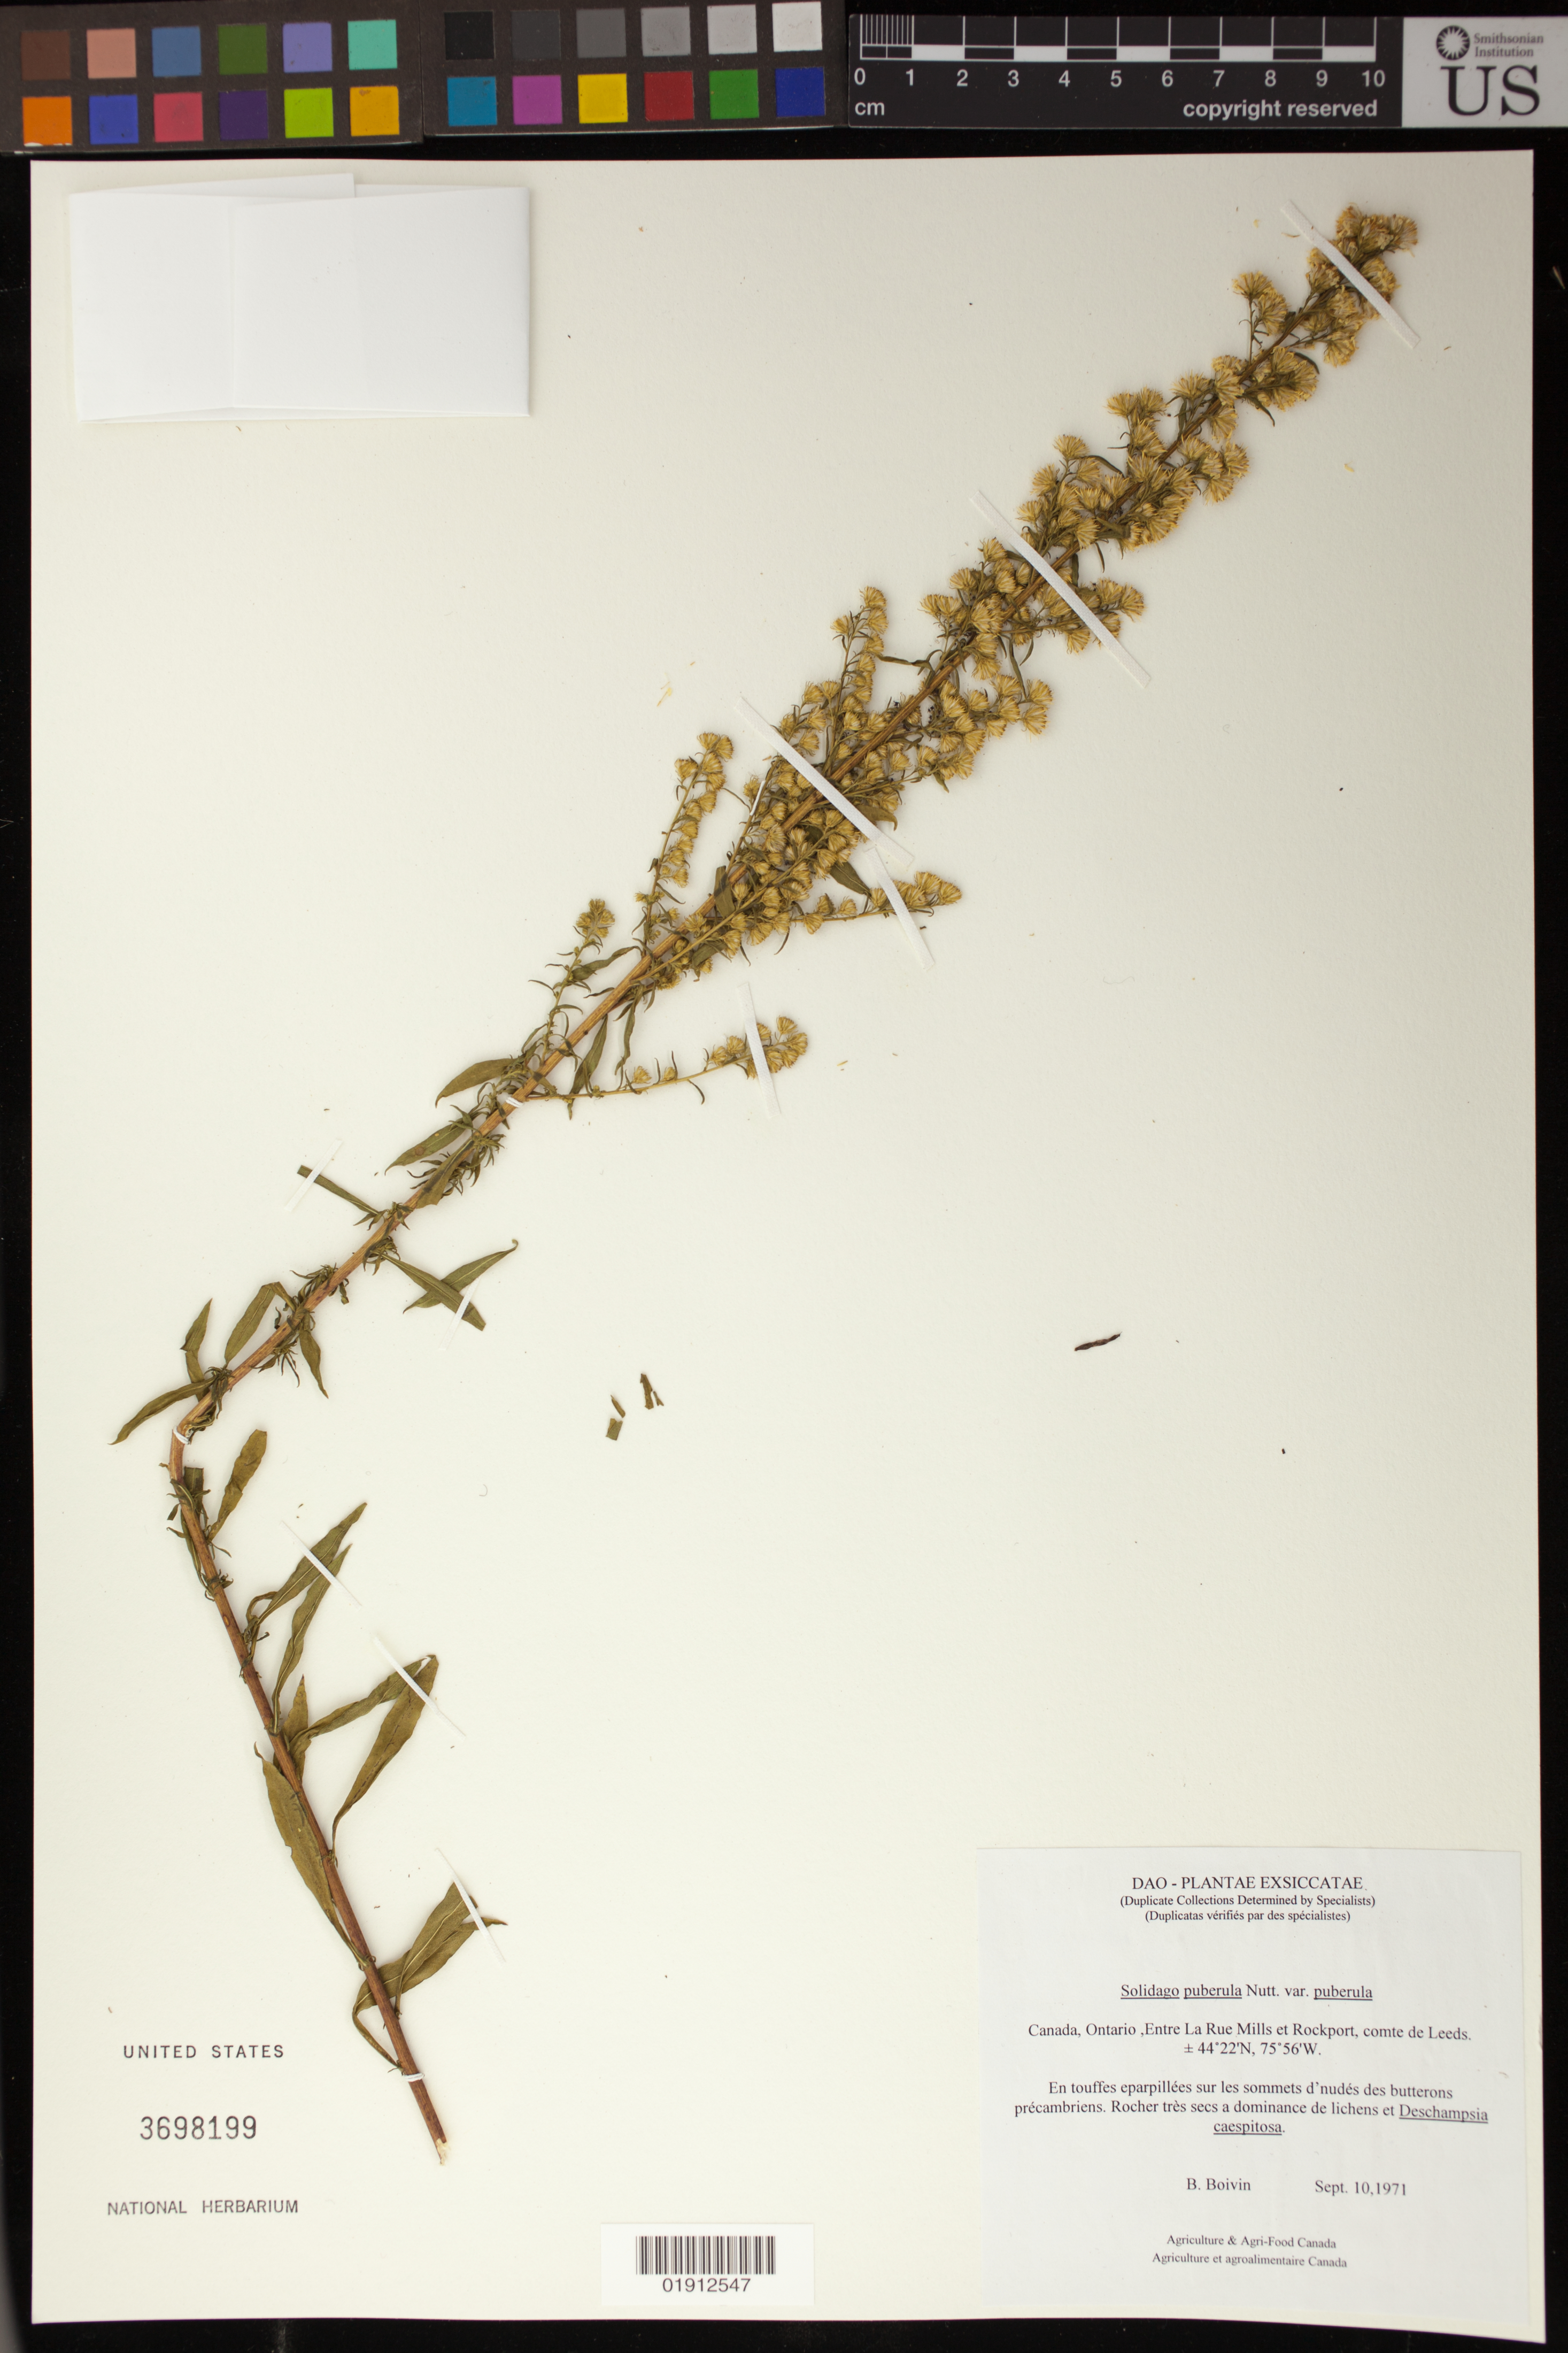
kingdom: Plantae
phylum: Tracheophyta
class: Magnoliopsida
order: Asterales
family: Asteraceae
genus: Solidago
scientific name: Solidago puberula var. puberula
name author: Nutt.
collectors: J. R. B. Boivin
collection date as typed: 10 Sep 1971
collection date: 1971-09-10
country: Canada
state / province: Ontario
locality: Entre La Rue Mills et Rockport comte de Leeds.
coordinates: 44 22 N, 75 56 W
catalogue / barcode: US 3698199